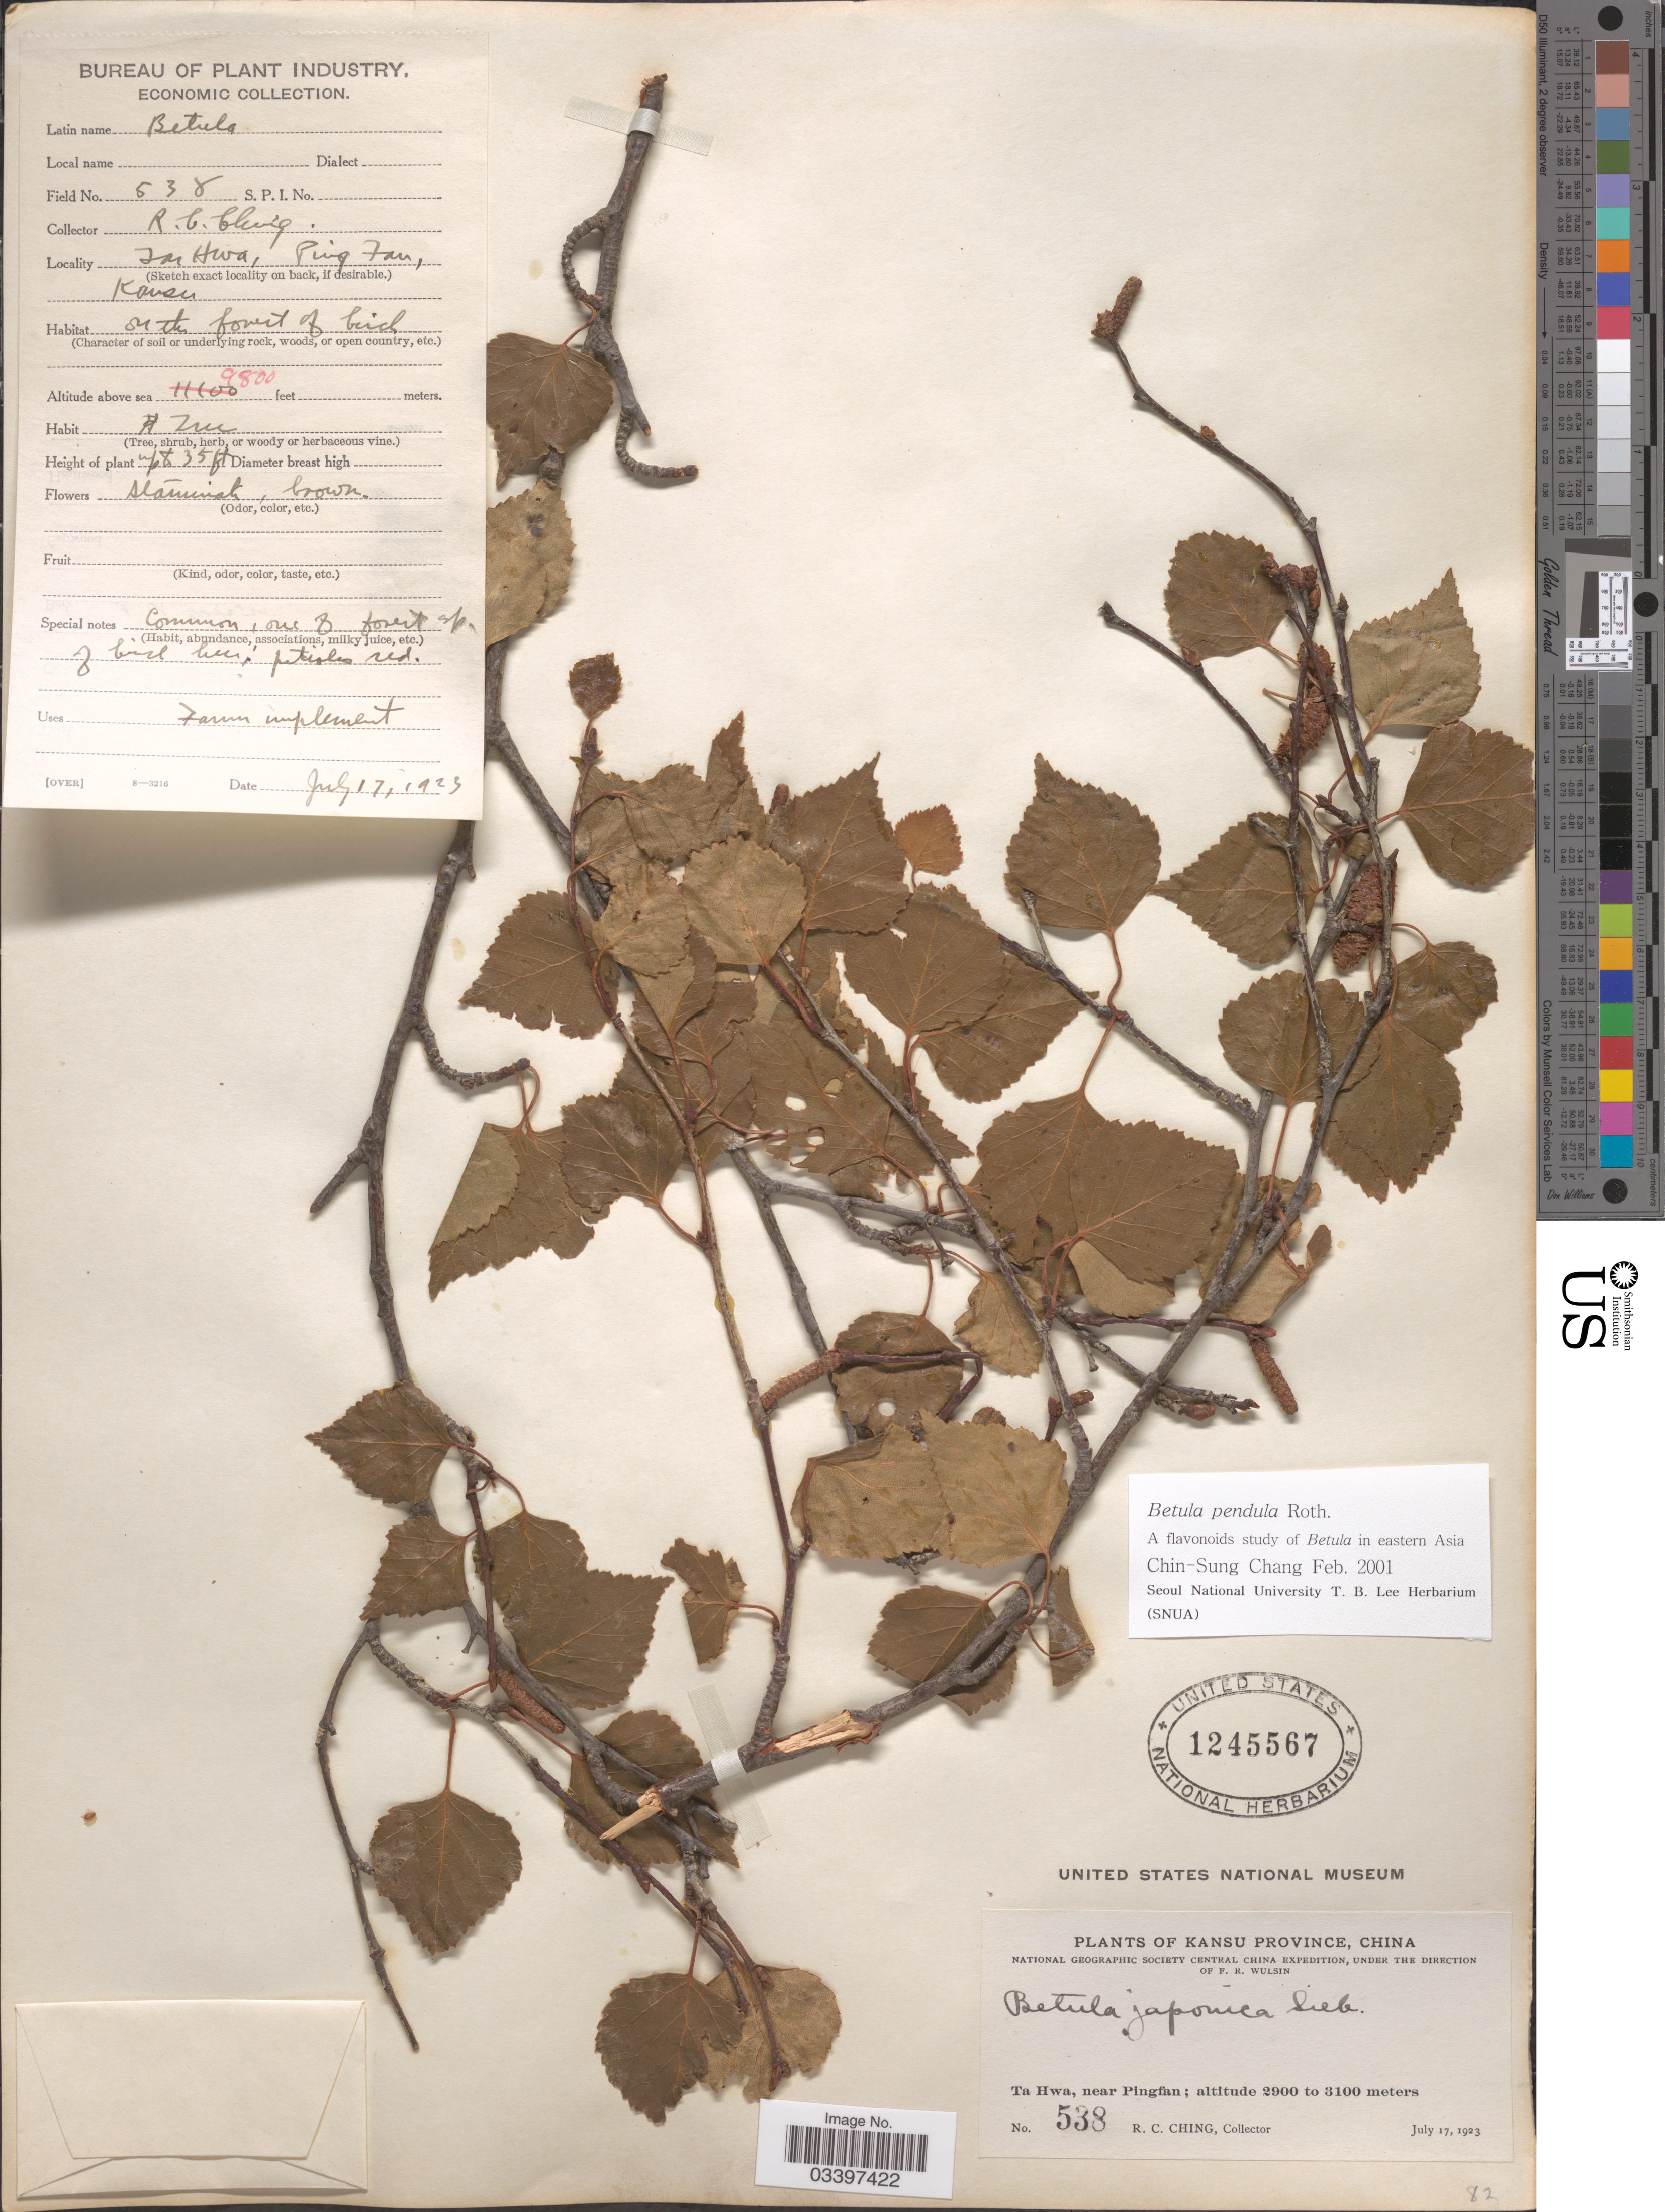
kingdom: Plantae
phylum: Tracheophyta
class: Magnoliopsida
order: Fagales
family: Betulaceae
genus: Betula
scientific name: Betula pendula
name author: Roth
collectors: R. C. Ching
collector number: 538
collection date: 1923-07-17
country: China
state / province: Gansu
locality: Kansu Province. Ta Hwa, near Pingfan.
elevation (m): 2987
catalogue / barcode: US 1245567